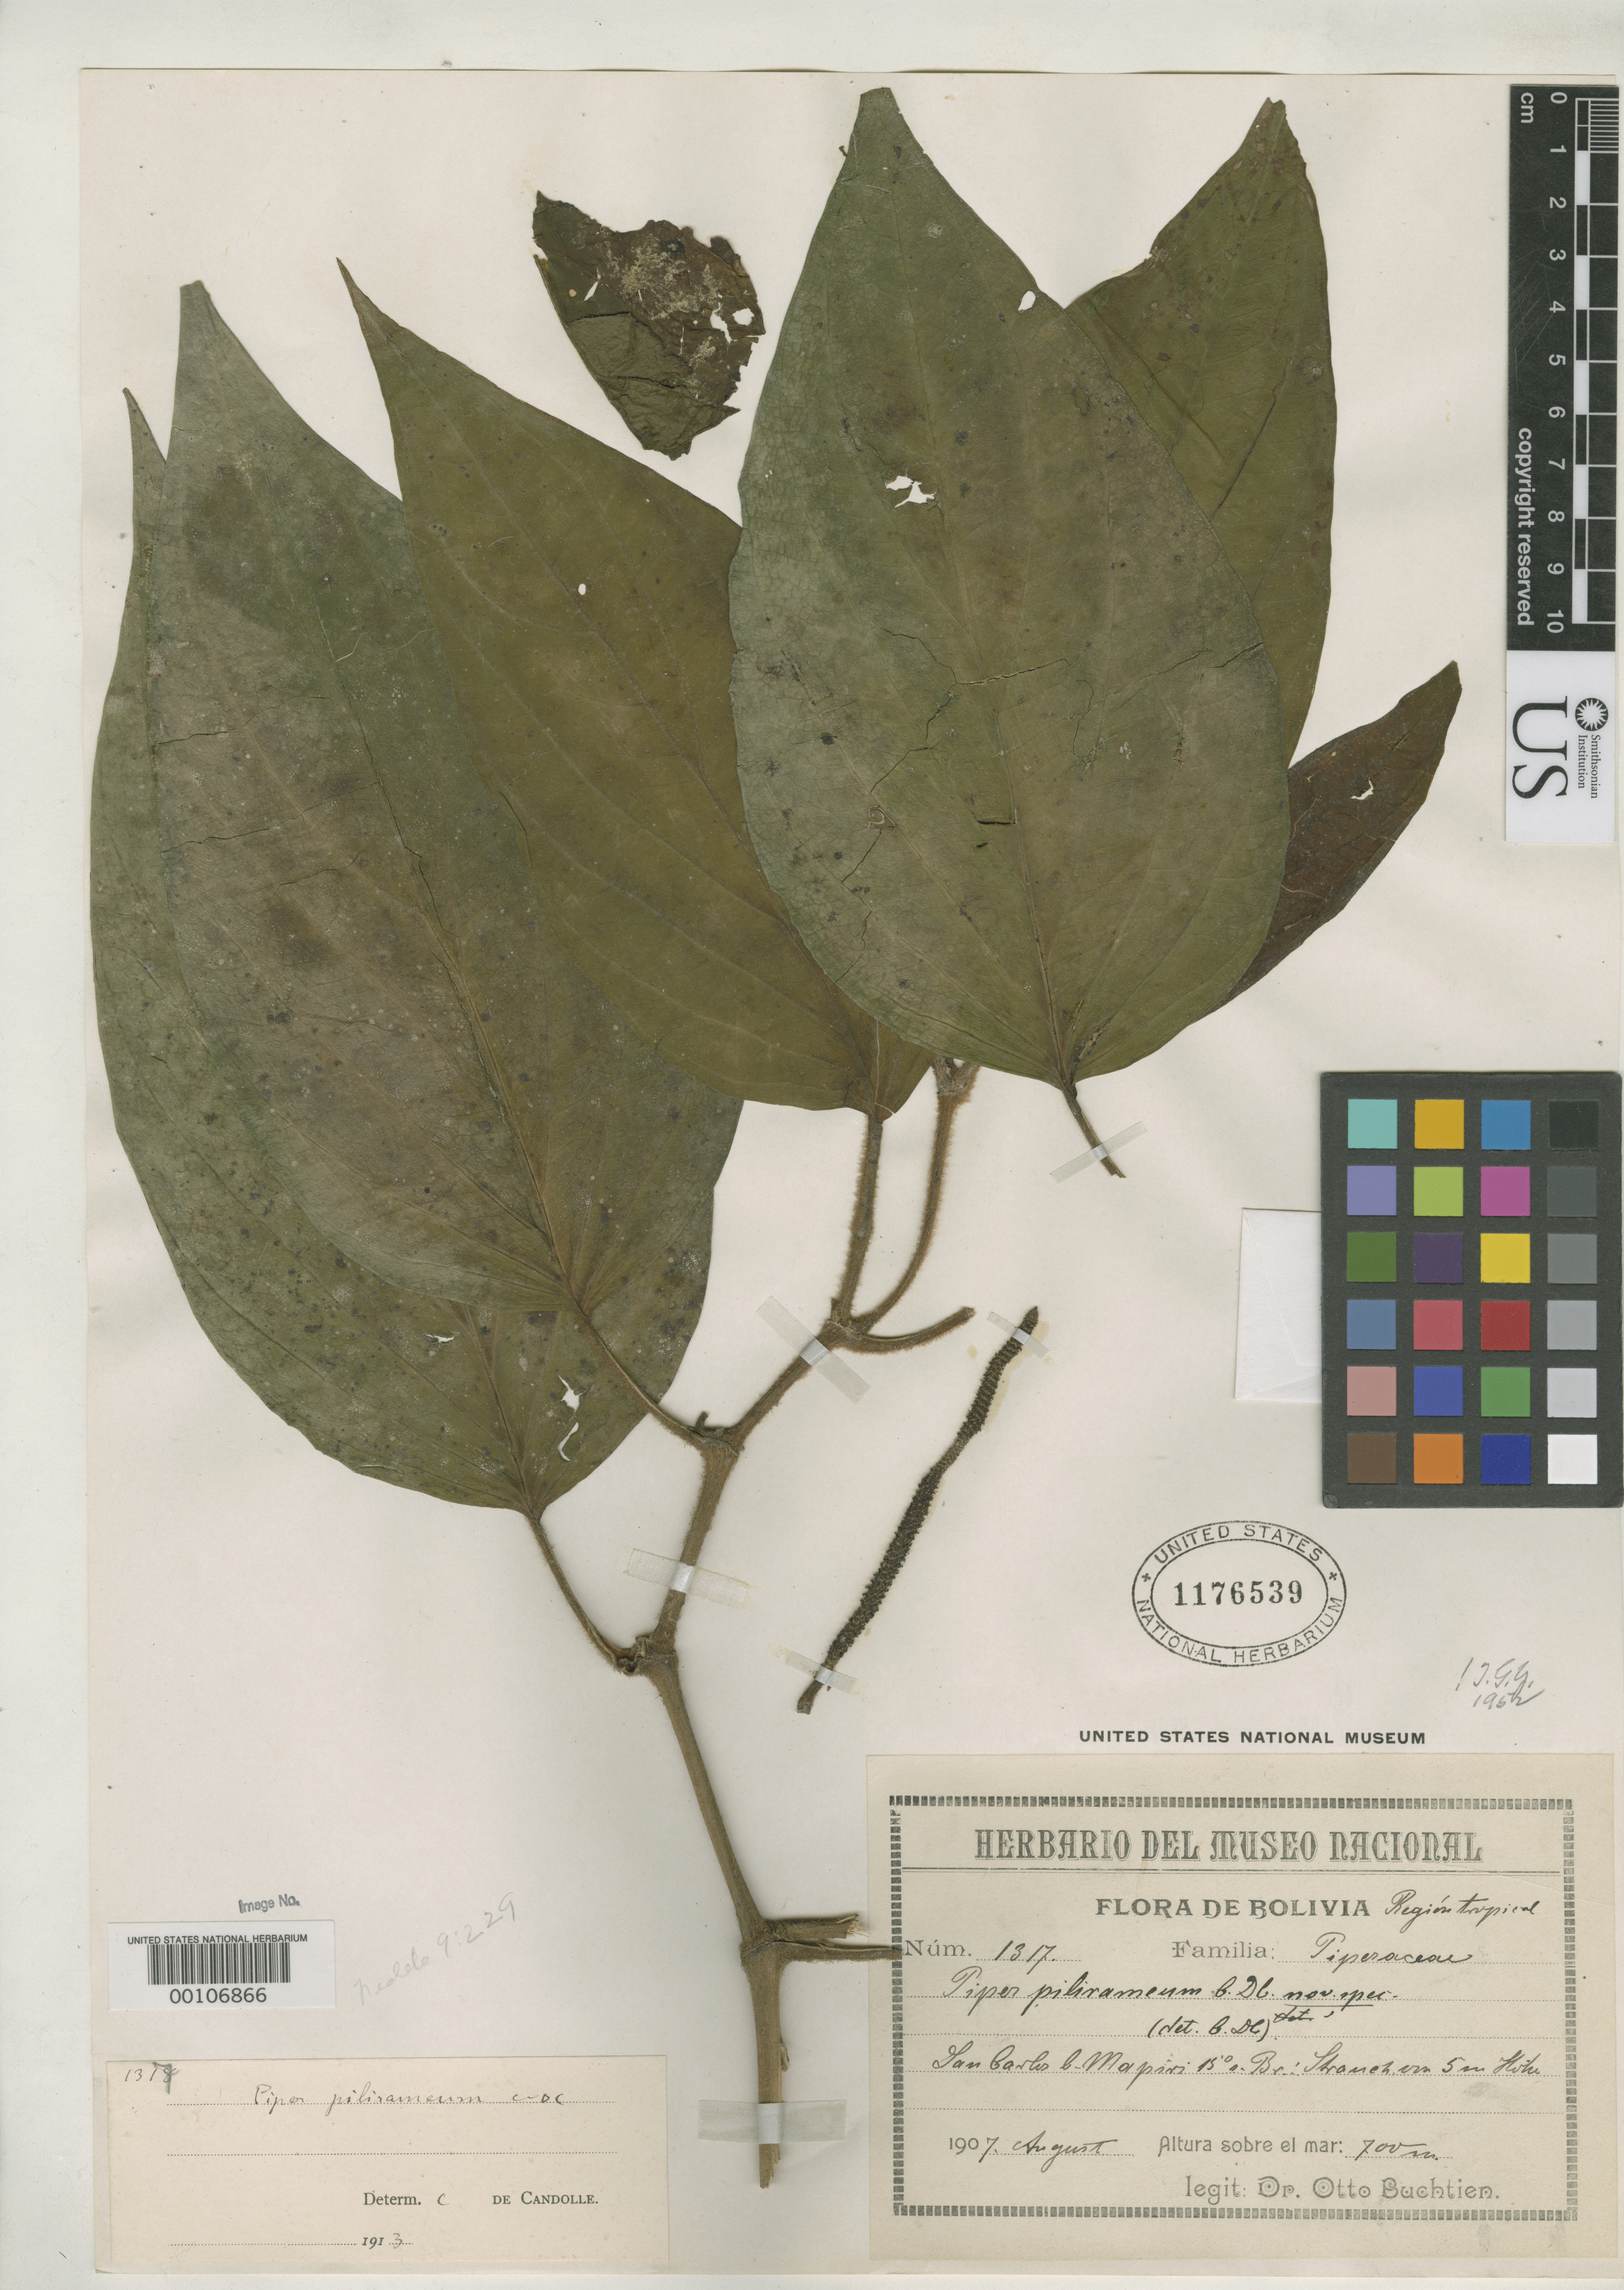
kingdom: Plantae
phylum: Tracheophyta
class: Magnoliopsida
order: Piperales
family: Piperaceae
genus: Piper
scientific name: Piper pilirameum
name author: C. DC.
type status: Isosyntype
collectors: O. Buchtien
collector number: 1317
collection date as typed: Aug 1907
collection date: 1907-08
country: Bolivia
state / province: La Paz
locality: San Carlos, Mapiri.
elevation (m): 700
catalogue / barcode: US 1176539